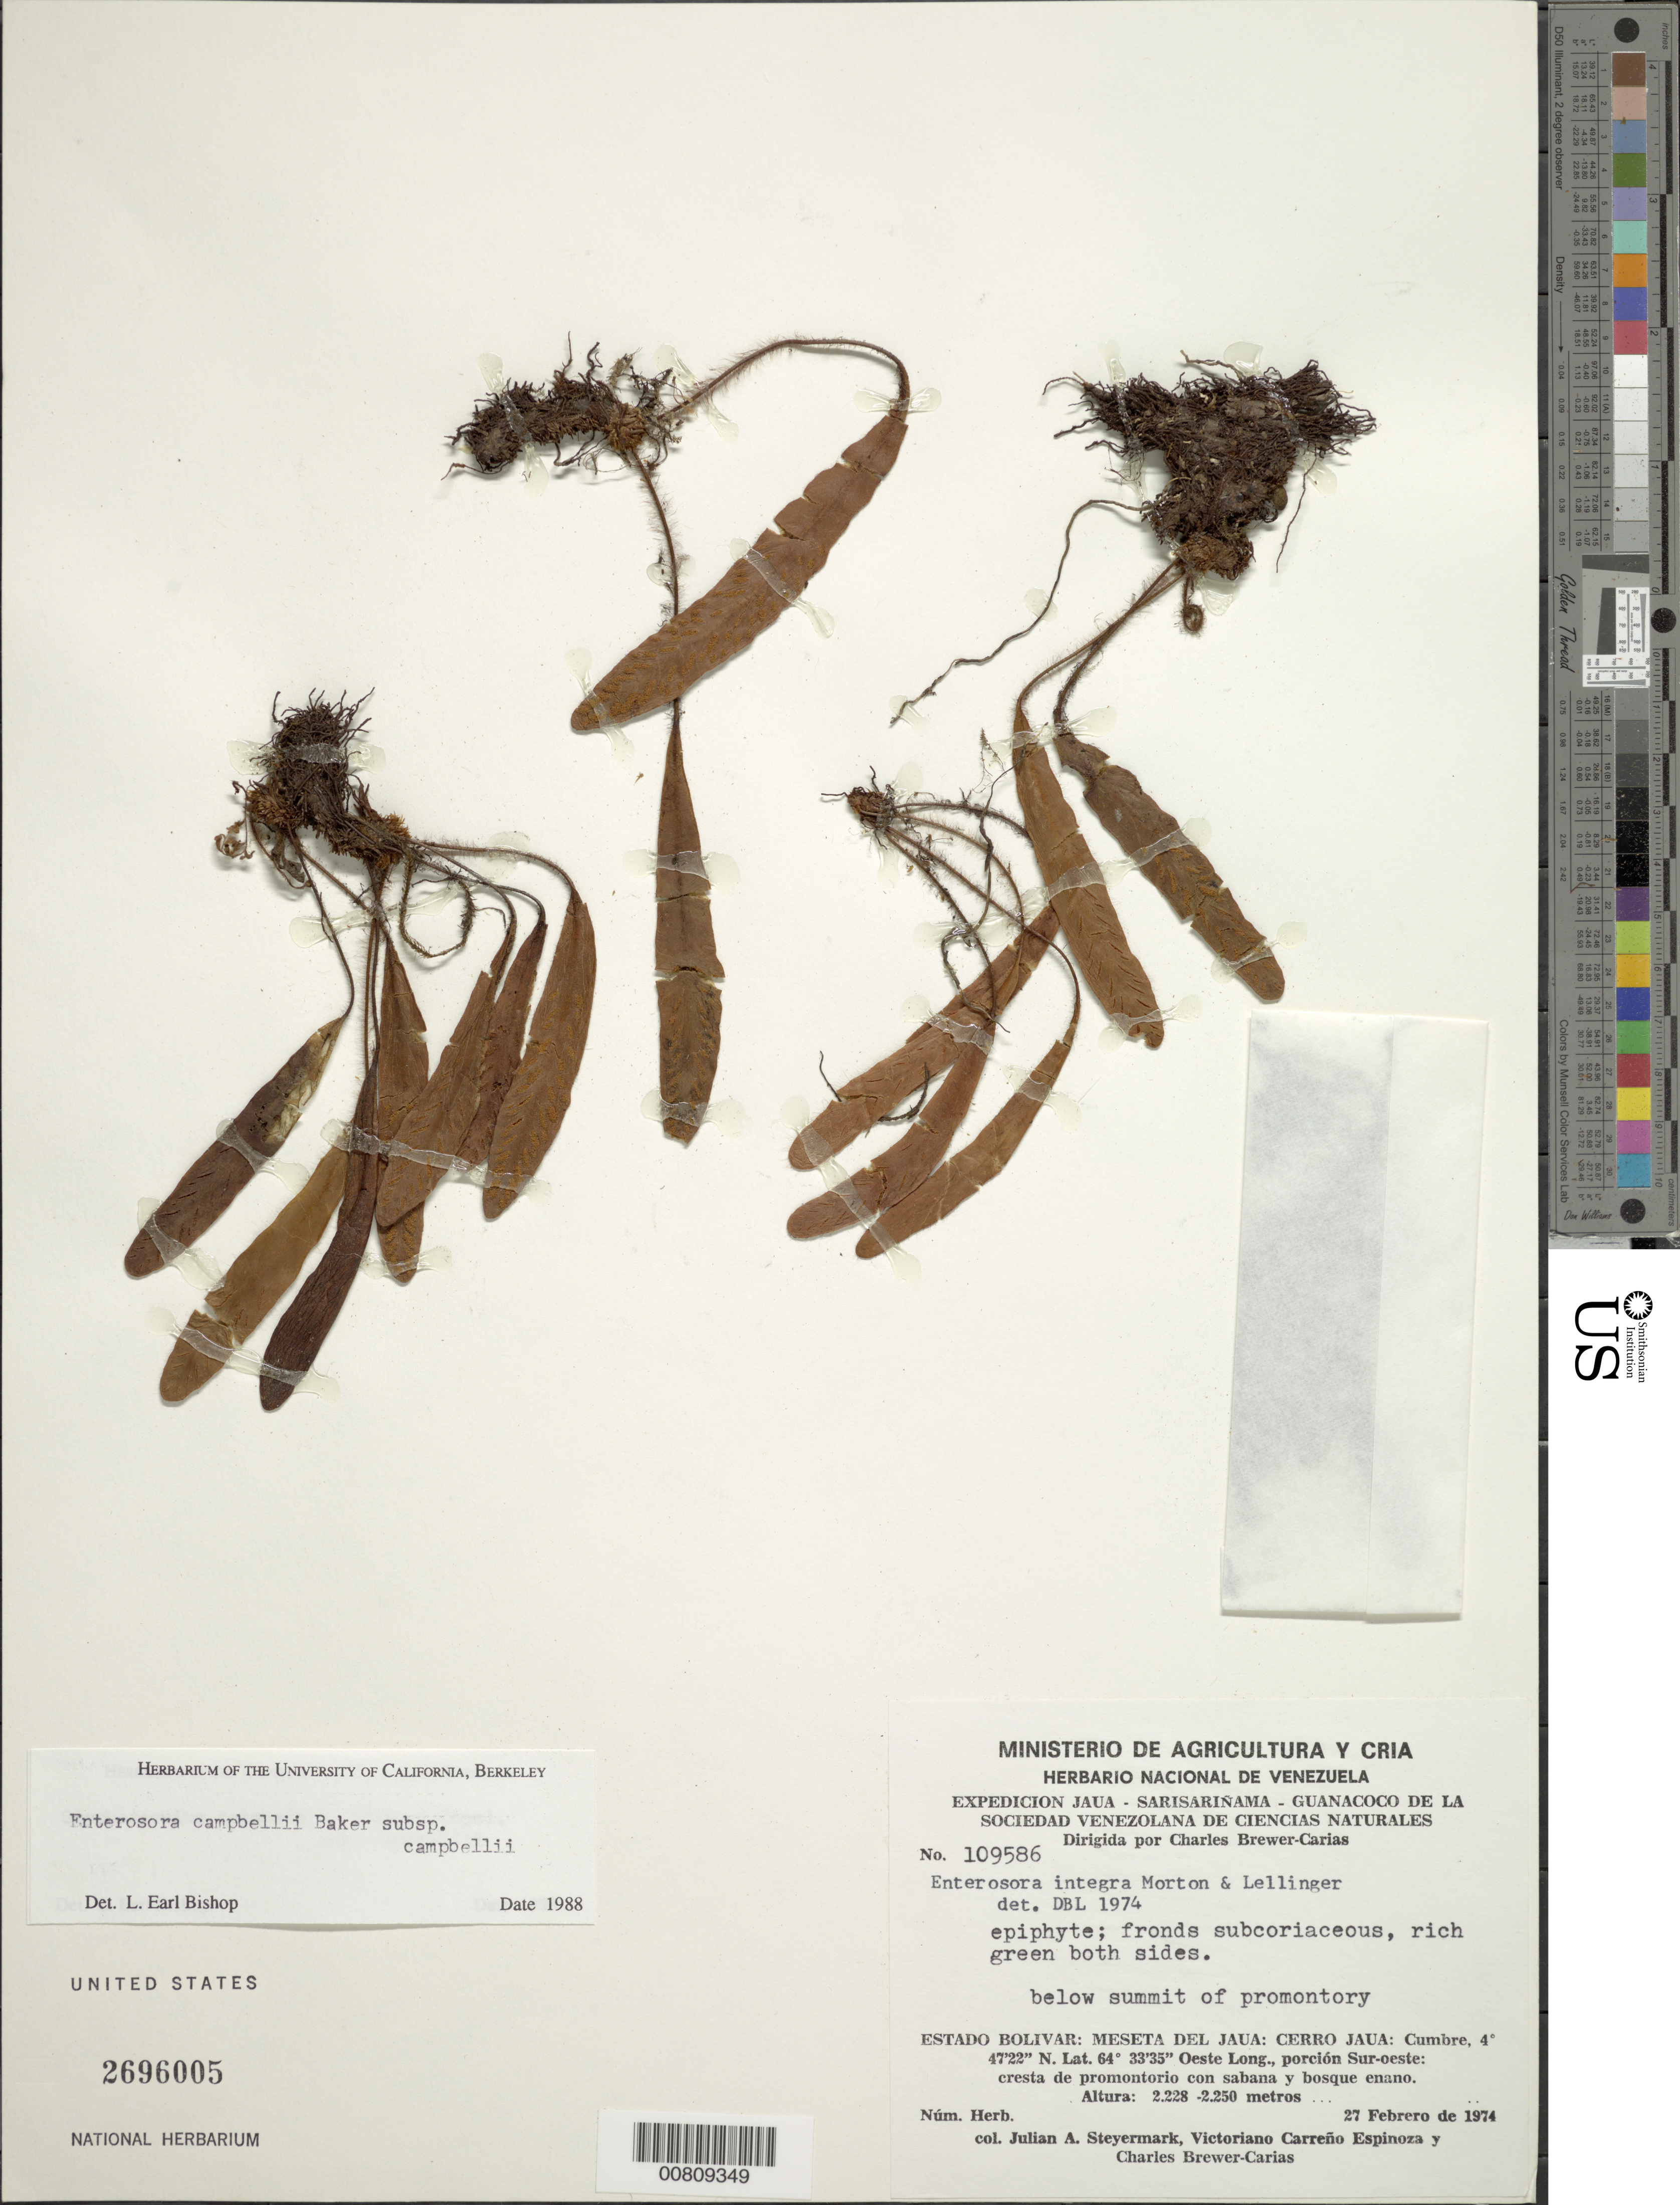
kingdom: Plantae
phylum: Tracheophyta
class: Polypodiopsida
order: Polypodiales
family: Polypodiaceae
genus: Enterosora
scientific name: Enterosora campbellii subsp. campbellii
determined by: Bishop, L. E.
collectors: J. Steyermark, V. Carreño E. & C. Brewer-Carias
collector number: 109586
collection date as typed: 27-Feb-74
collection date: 1974-02-27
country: Venezuela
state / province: Bolívar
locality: Meseta del Jaua: Cerro Jaua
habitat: Below summit of promontory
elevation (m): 2228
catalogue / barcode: US 2696005